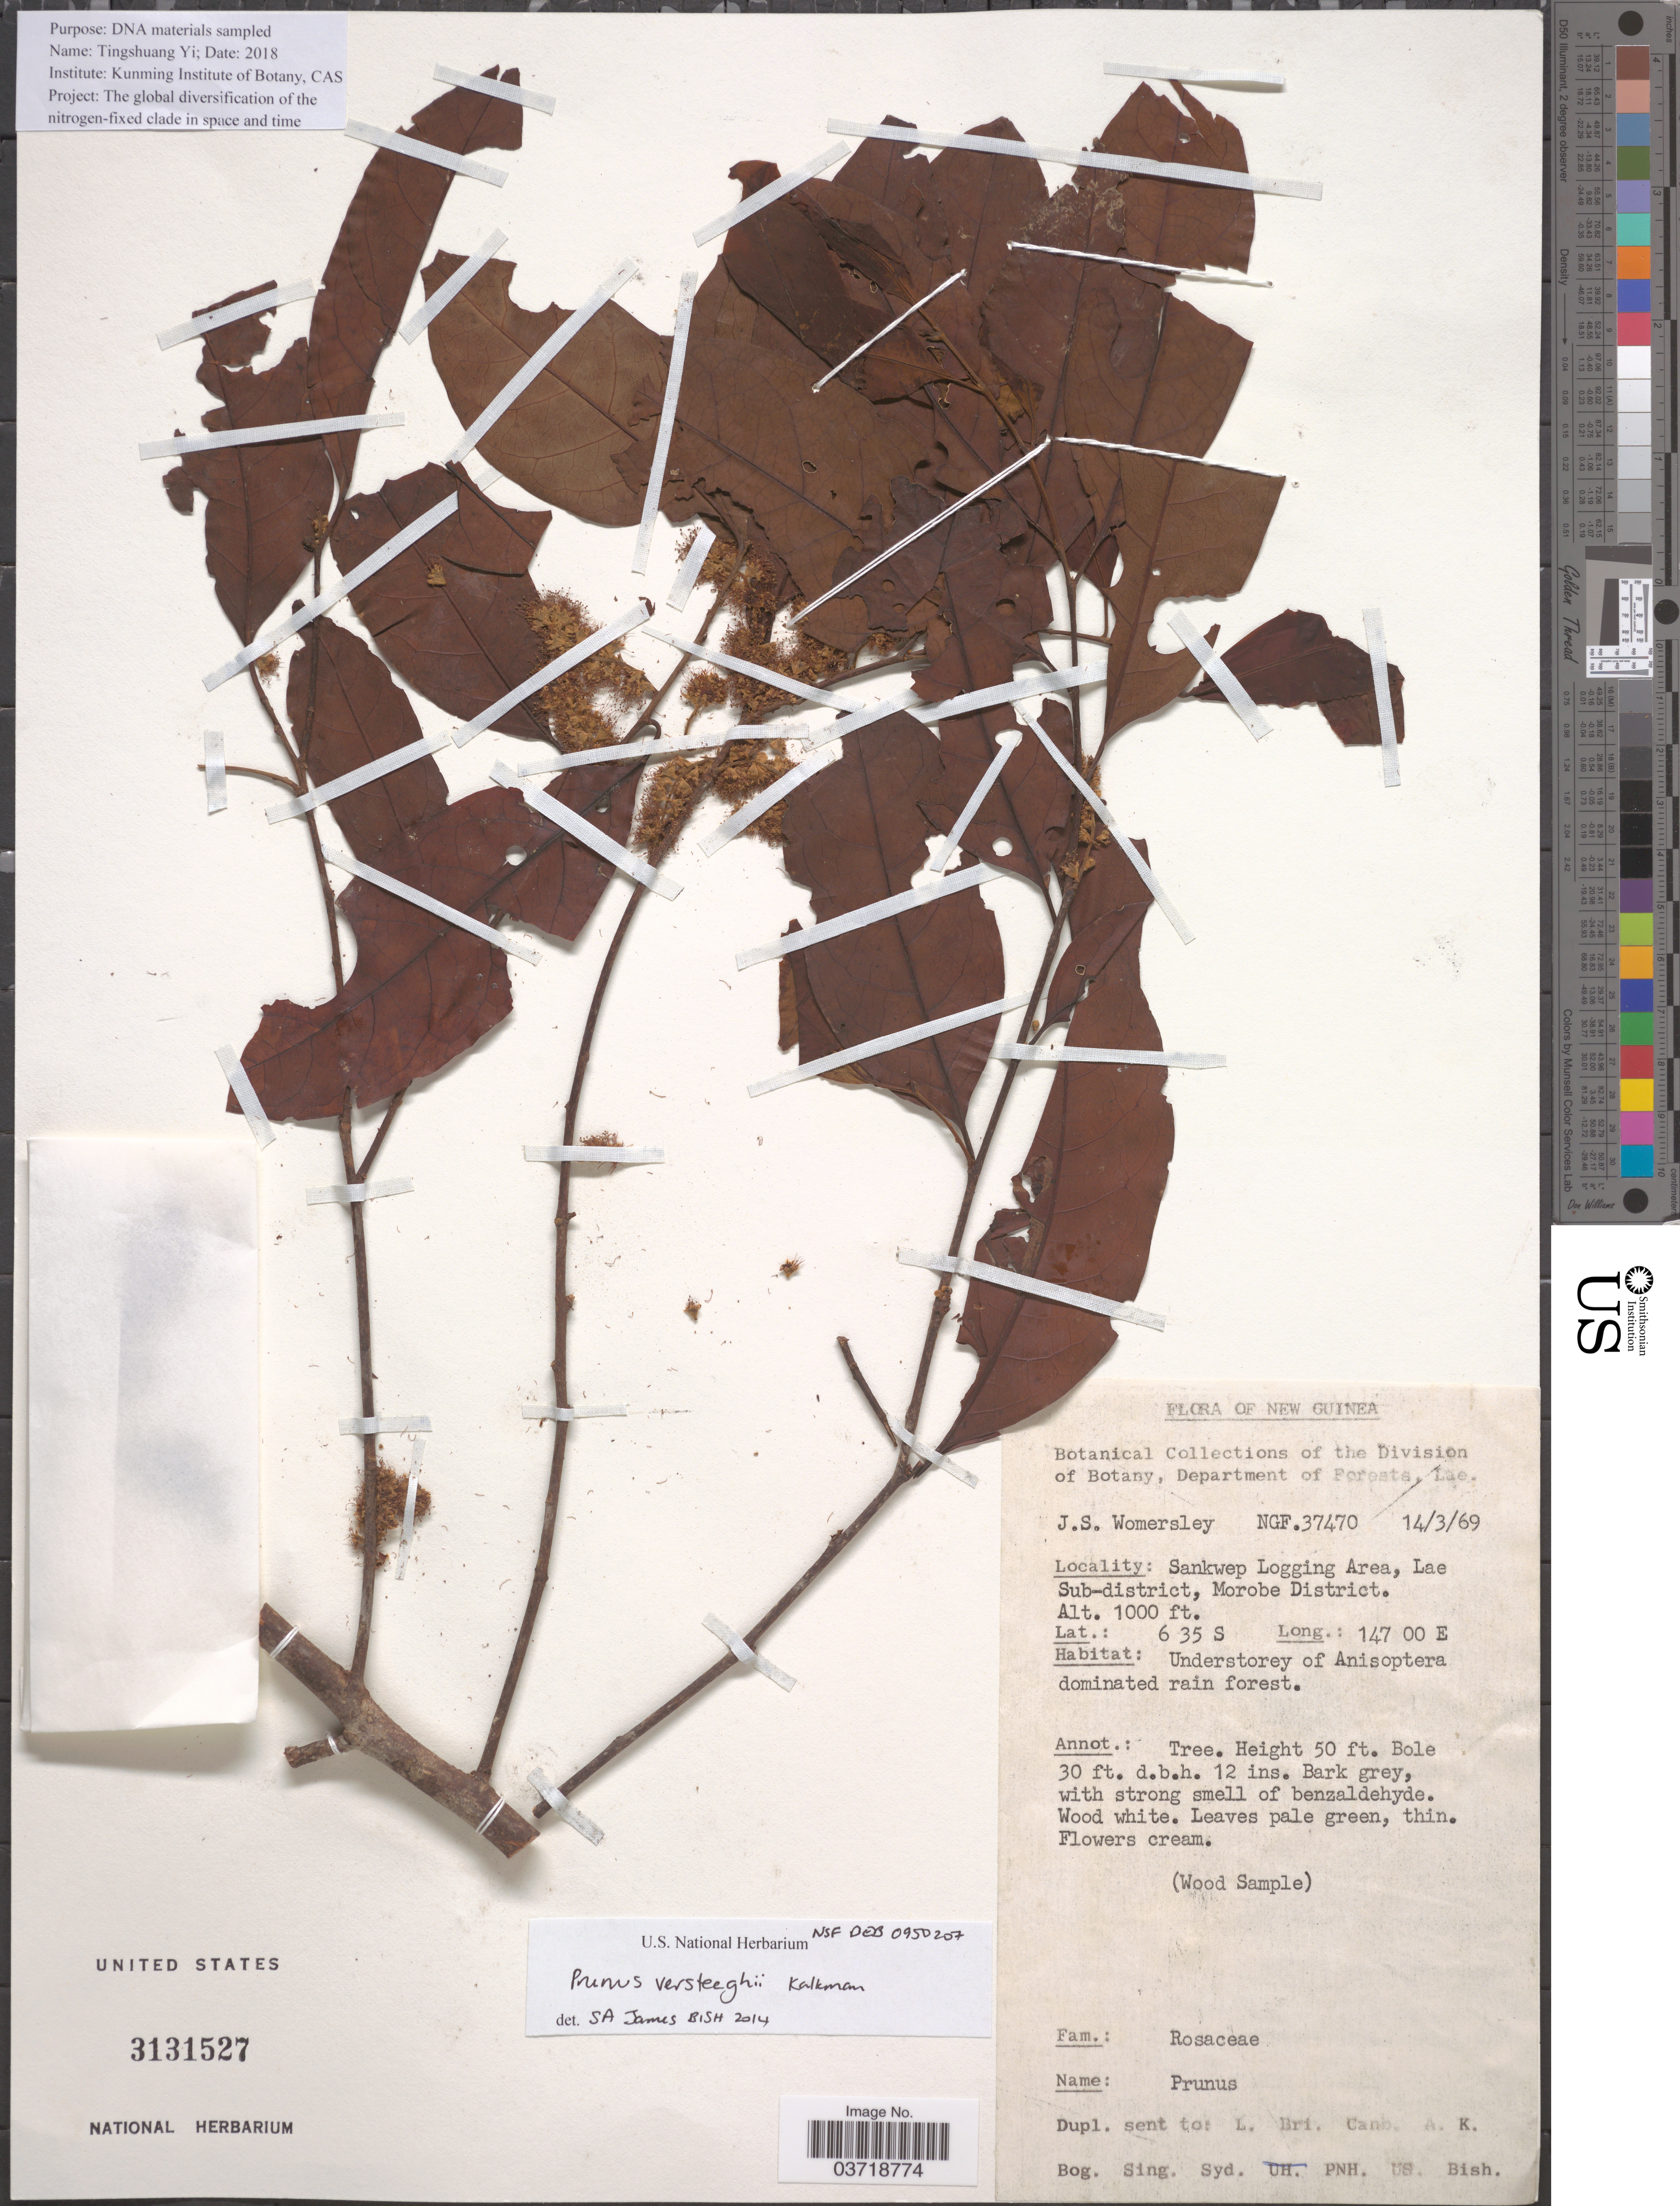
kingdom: Plantae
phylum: Tracheophyta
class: Magnoliopsida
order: Rosales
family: Rosaceae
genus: Prunus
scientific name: Prunus versteeghii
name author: Kalkman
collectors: J. S. Womersley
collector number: NGF 37470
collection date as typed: Transcribed d/m/y: 14/3/69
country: Papua New Guinea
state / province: Morobe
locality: New Guinea. Sankwep Logging Area, Lae Sub-district, Morobe District.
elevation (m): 305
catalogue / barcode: US 3131527